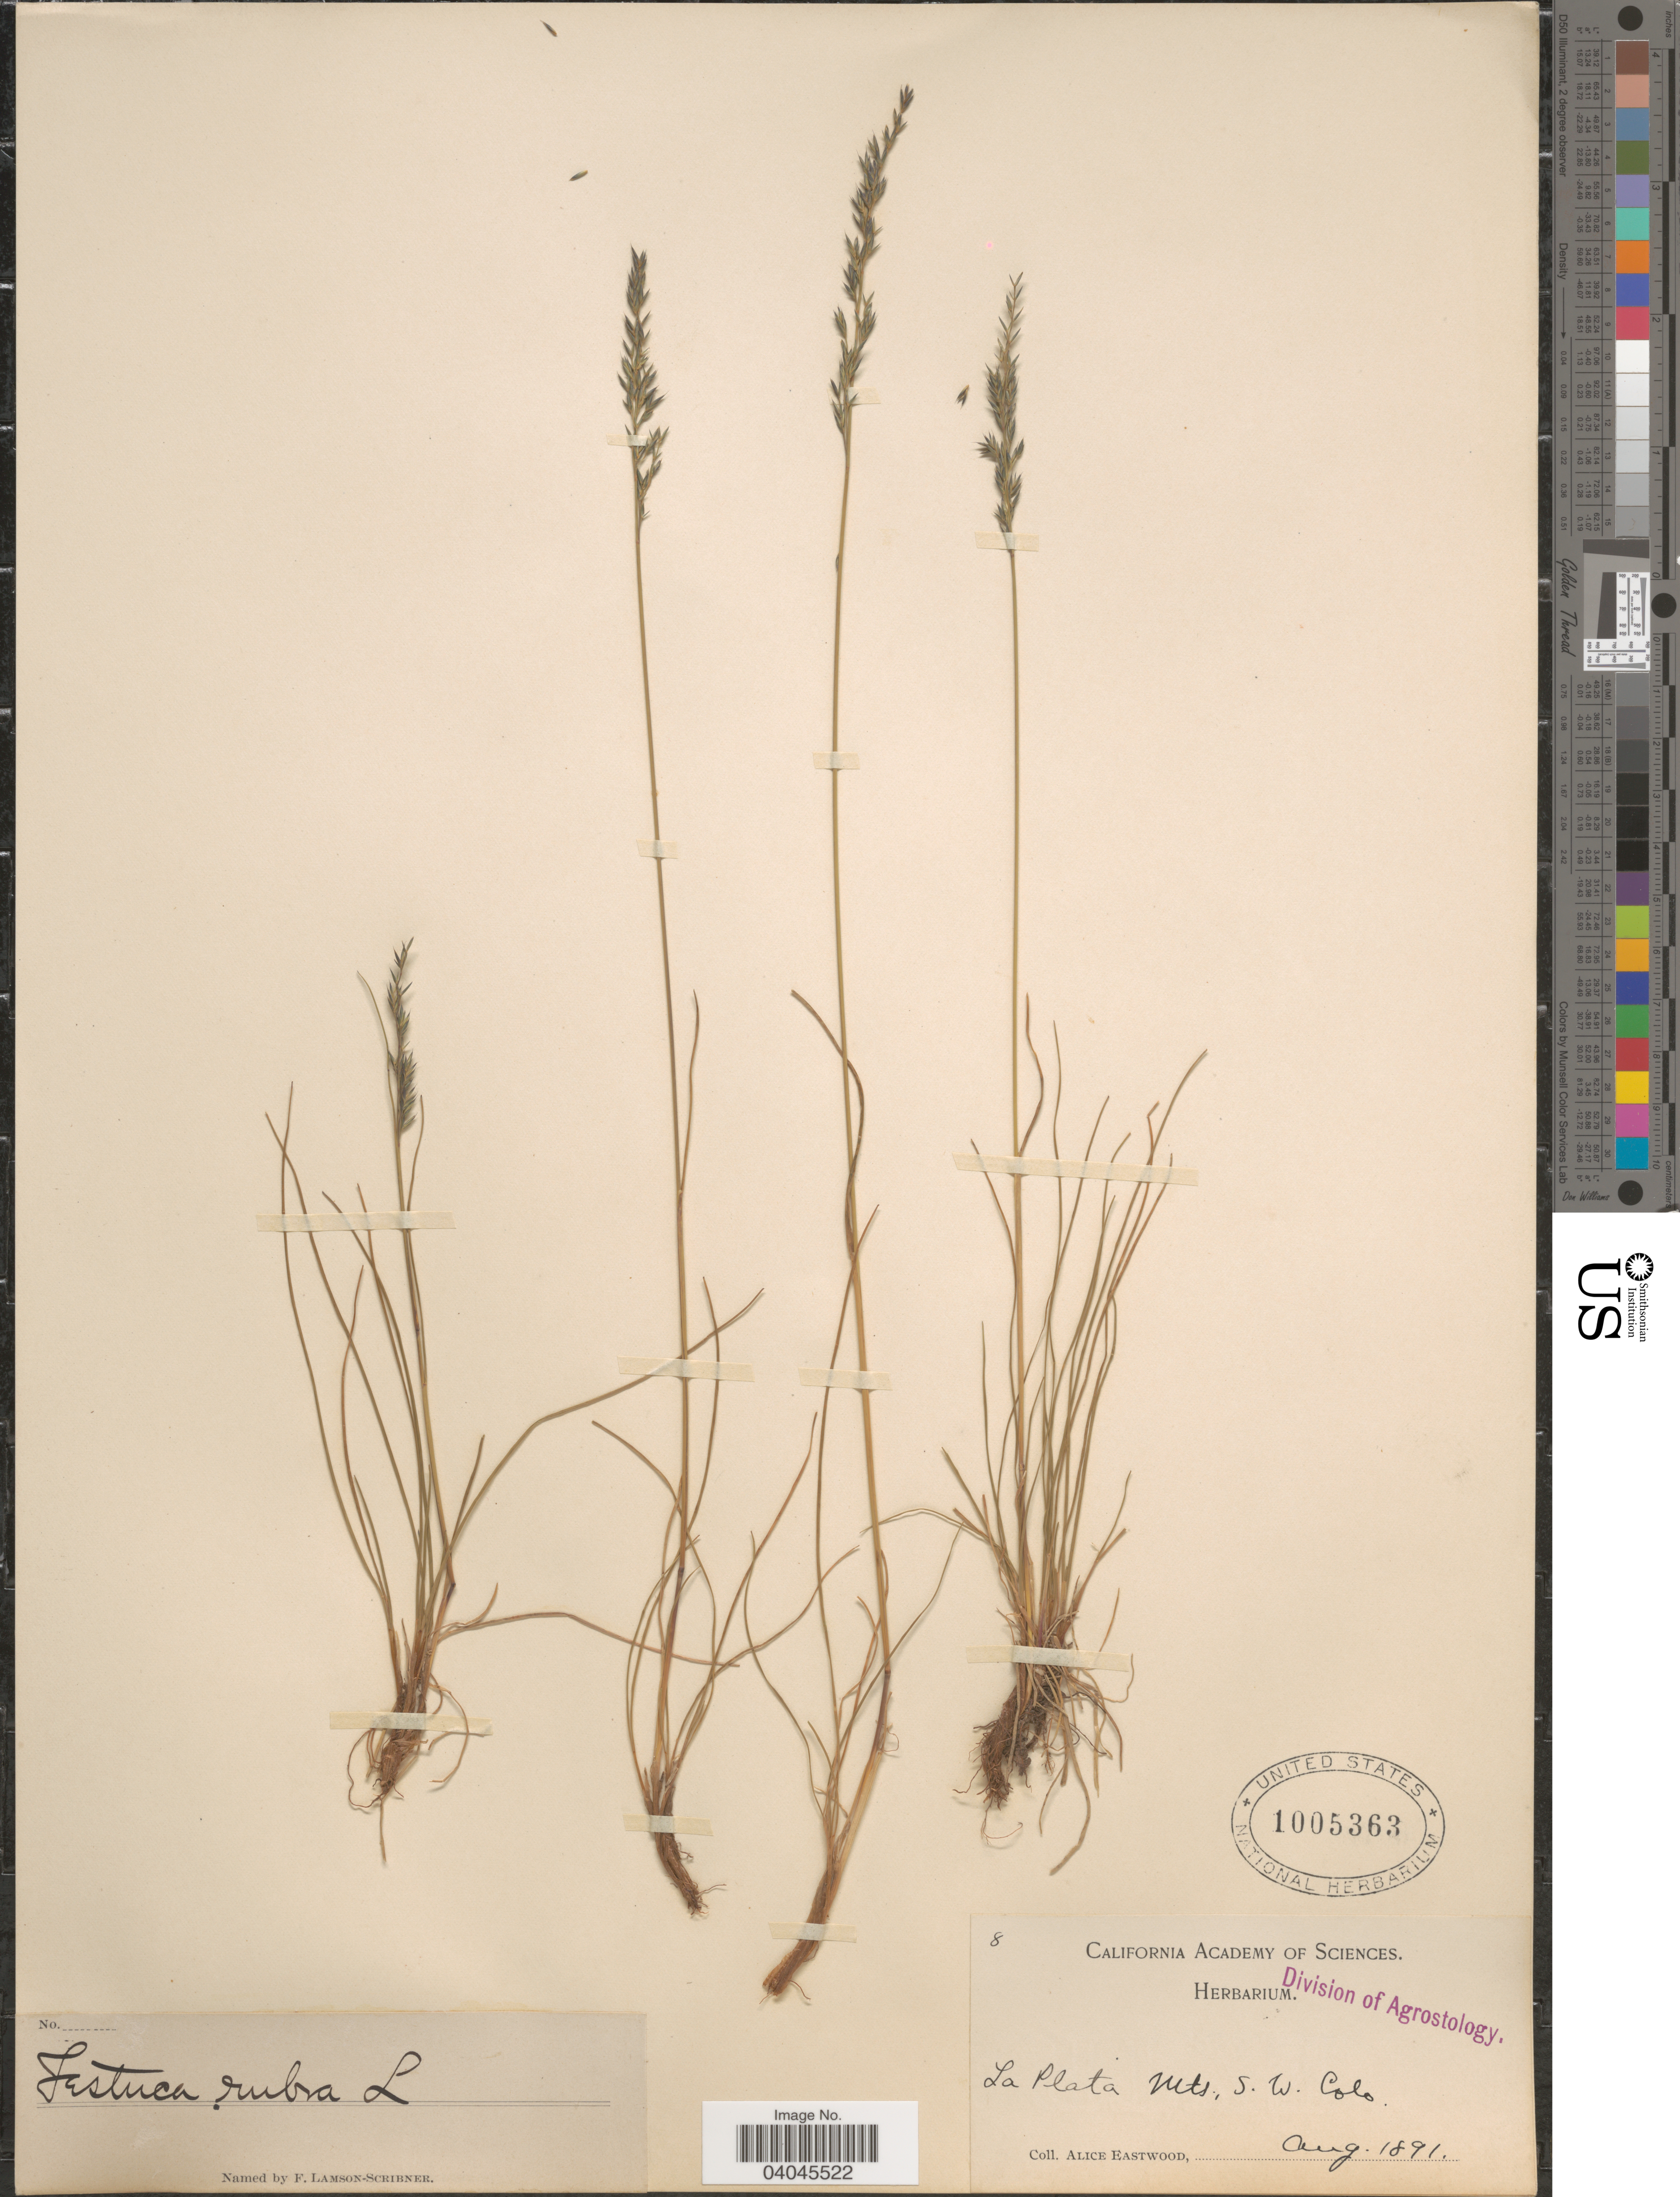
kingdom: Plantae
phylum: Tracheophyta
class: Liliopsida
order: Poales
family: Poaceae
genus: Festuca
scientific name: Festuca rubra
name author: L.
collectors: A. Eastwood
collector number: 8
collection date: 1891-08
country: United States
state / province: Colorado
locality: La Plata Mts., S. W. Colo.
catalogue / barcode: US 1005363